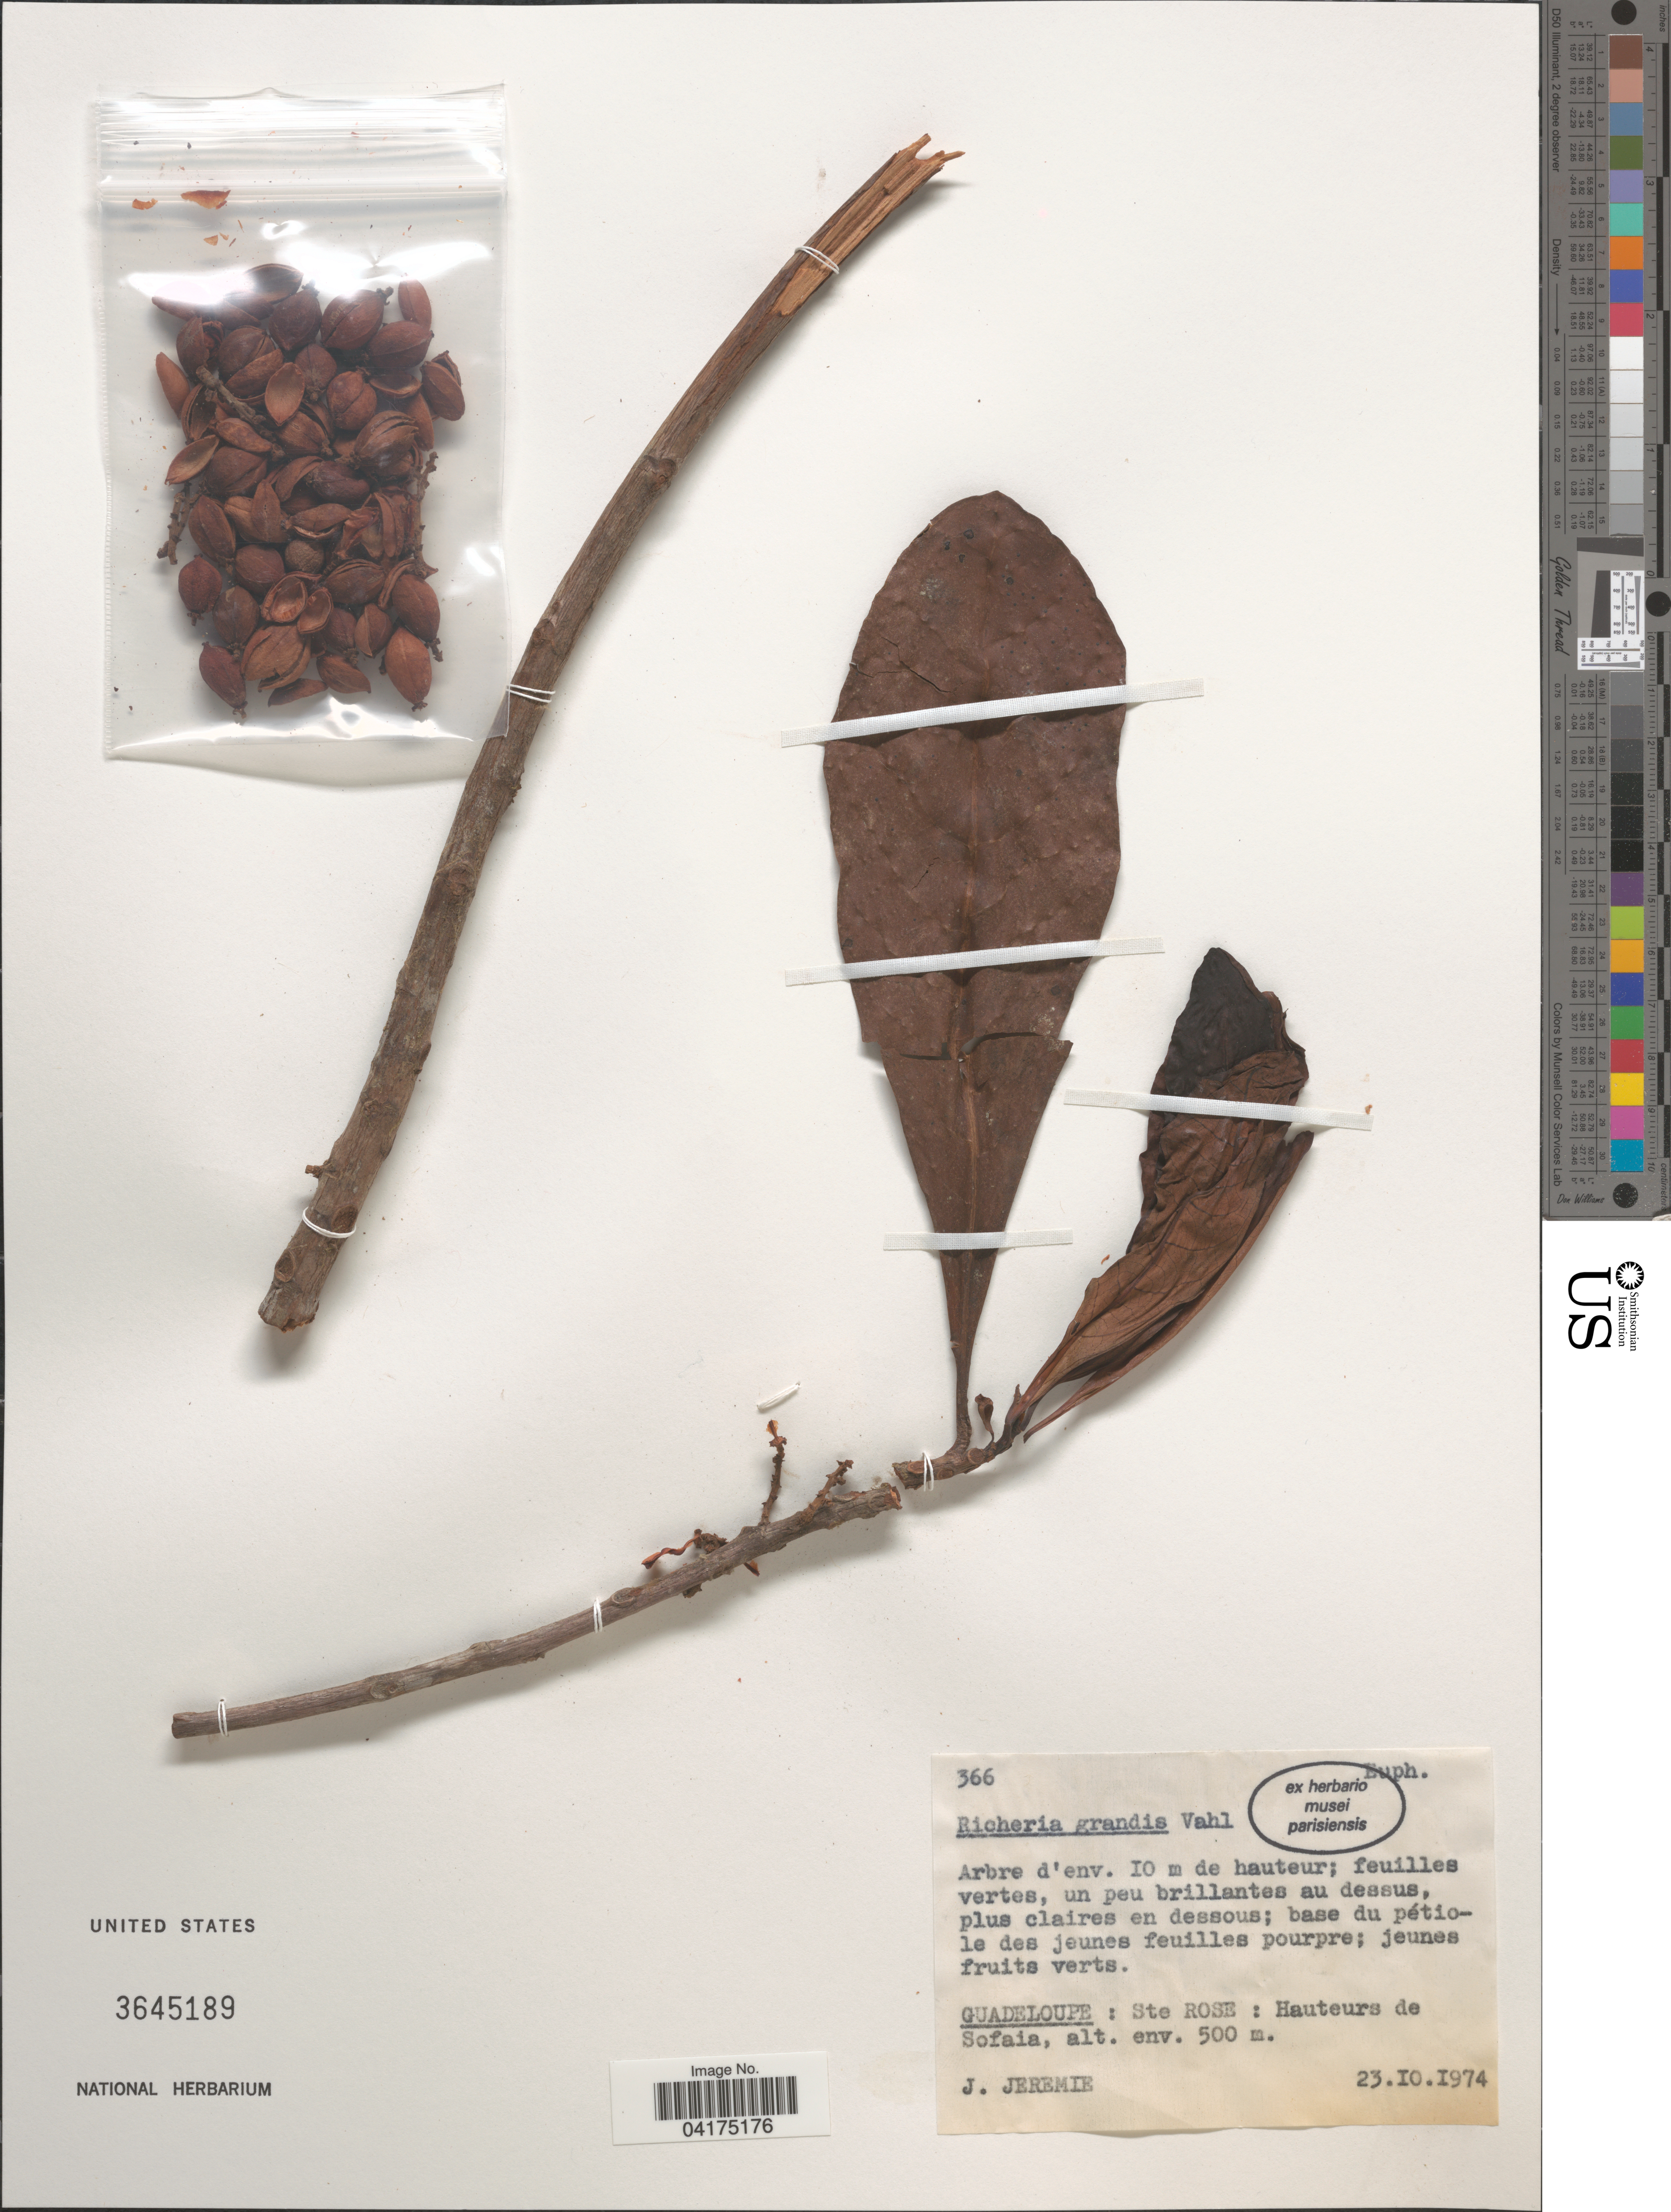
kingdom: Plantae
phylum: Tracheophyta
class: Magnoliopsida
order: Malpighiales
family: Phyllanthaceae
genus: Richeria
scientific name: Richeria grandis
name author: Vahl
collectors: J. Jérémie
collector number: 366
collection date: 1974-10-23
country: Guadeloupe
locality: Ste Rose : Hauteurs de Sofaia.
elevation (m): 500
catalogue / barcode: US 3645189